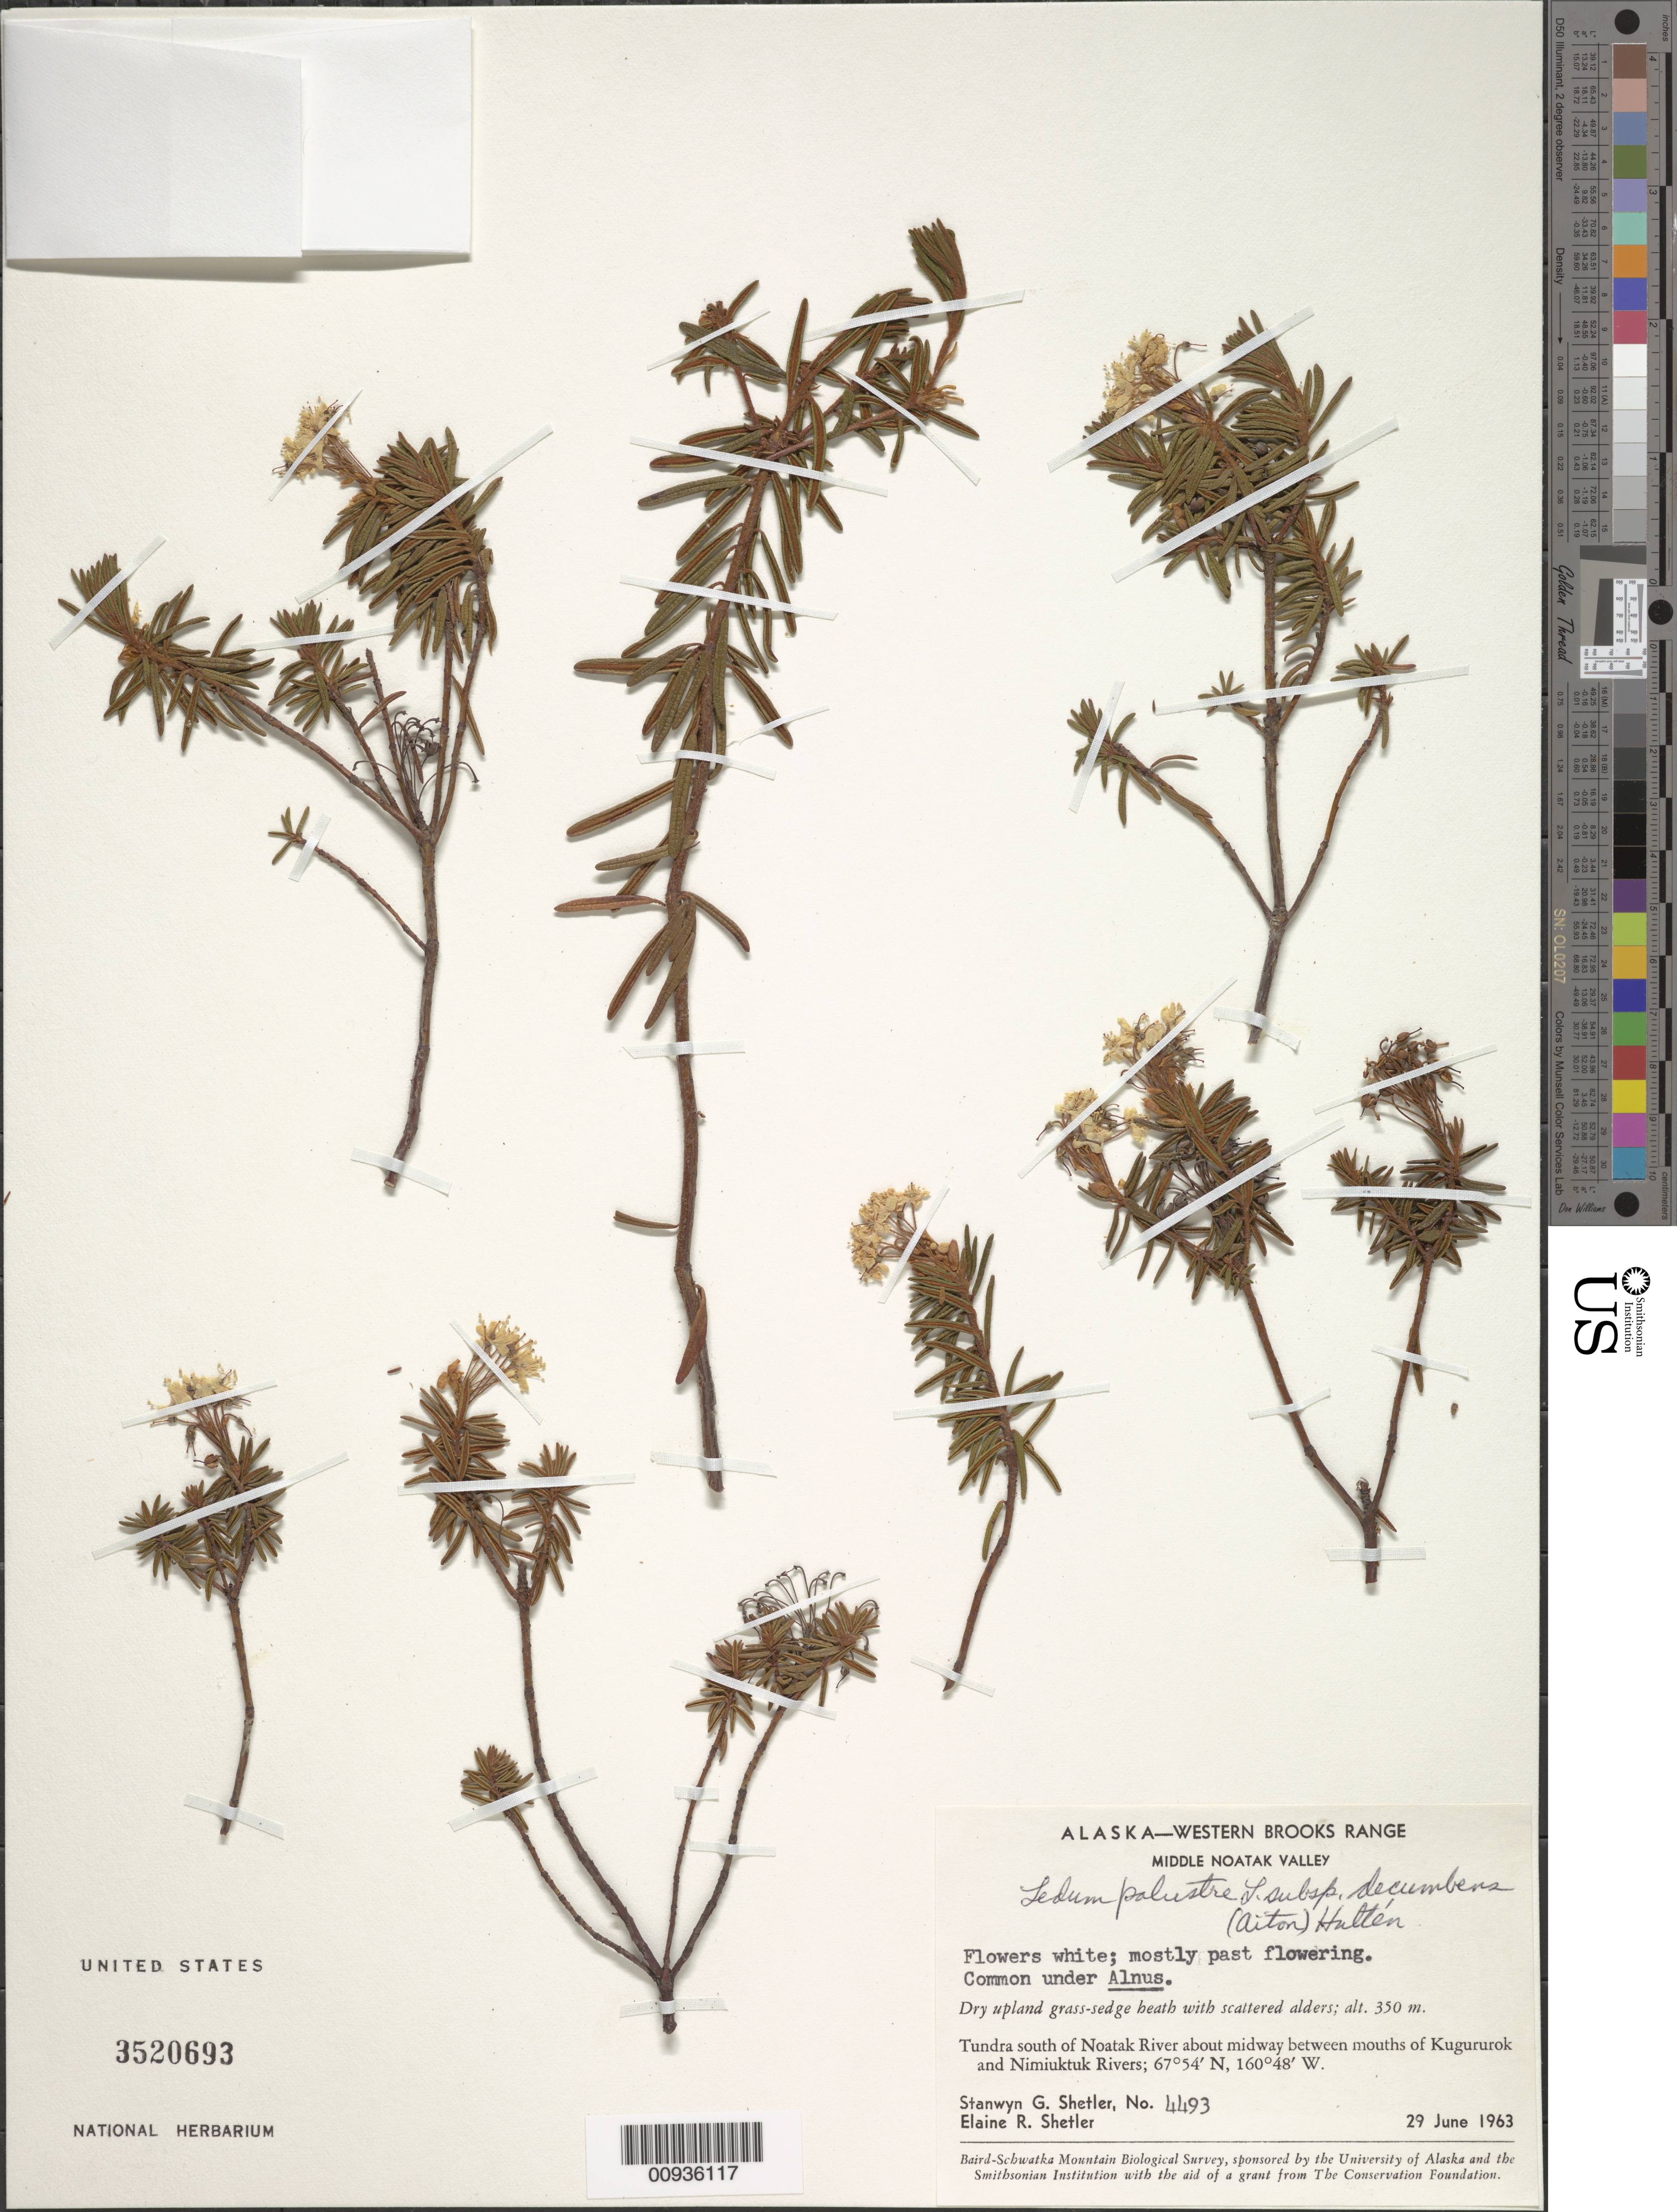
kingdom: Plantae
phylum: Tracheophyta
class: Magnoliopsida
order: Ericales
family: Ericaceae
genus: Ledum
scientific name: Ledum palustre subsp. decumbens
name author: (Aiton) Hultén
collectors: S. Shetler & E. R. Shetler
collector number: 4493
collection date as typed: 29 Jun 1963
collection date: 1963-06-29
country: United States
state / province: Alaska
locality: S of Noatak River about midway between mouths of Kugururok and Nimiuktuk Rivers. Western Brooks Range, Middle Noatak Valley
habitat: Tundra. Dry upland grass-sedge heath with scattered alders. Common under Alnus.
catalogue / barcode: US 3520693